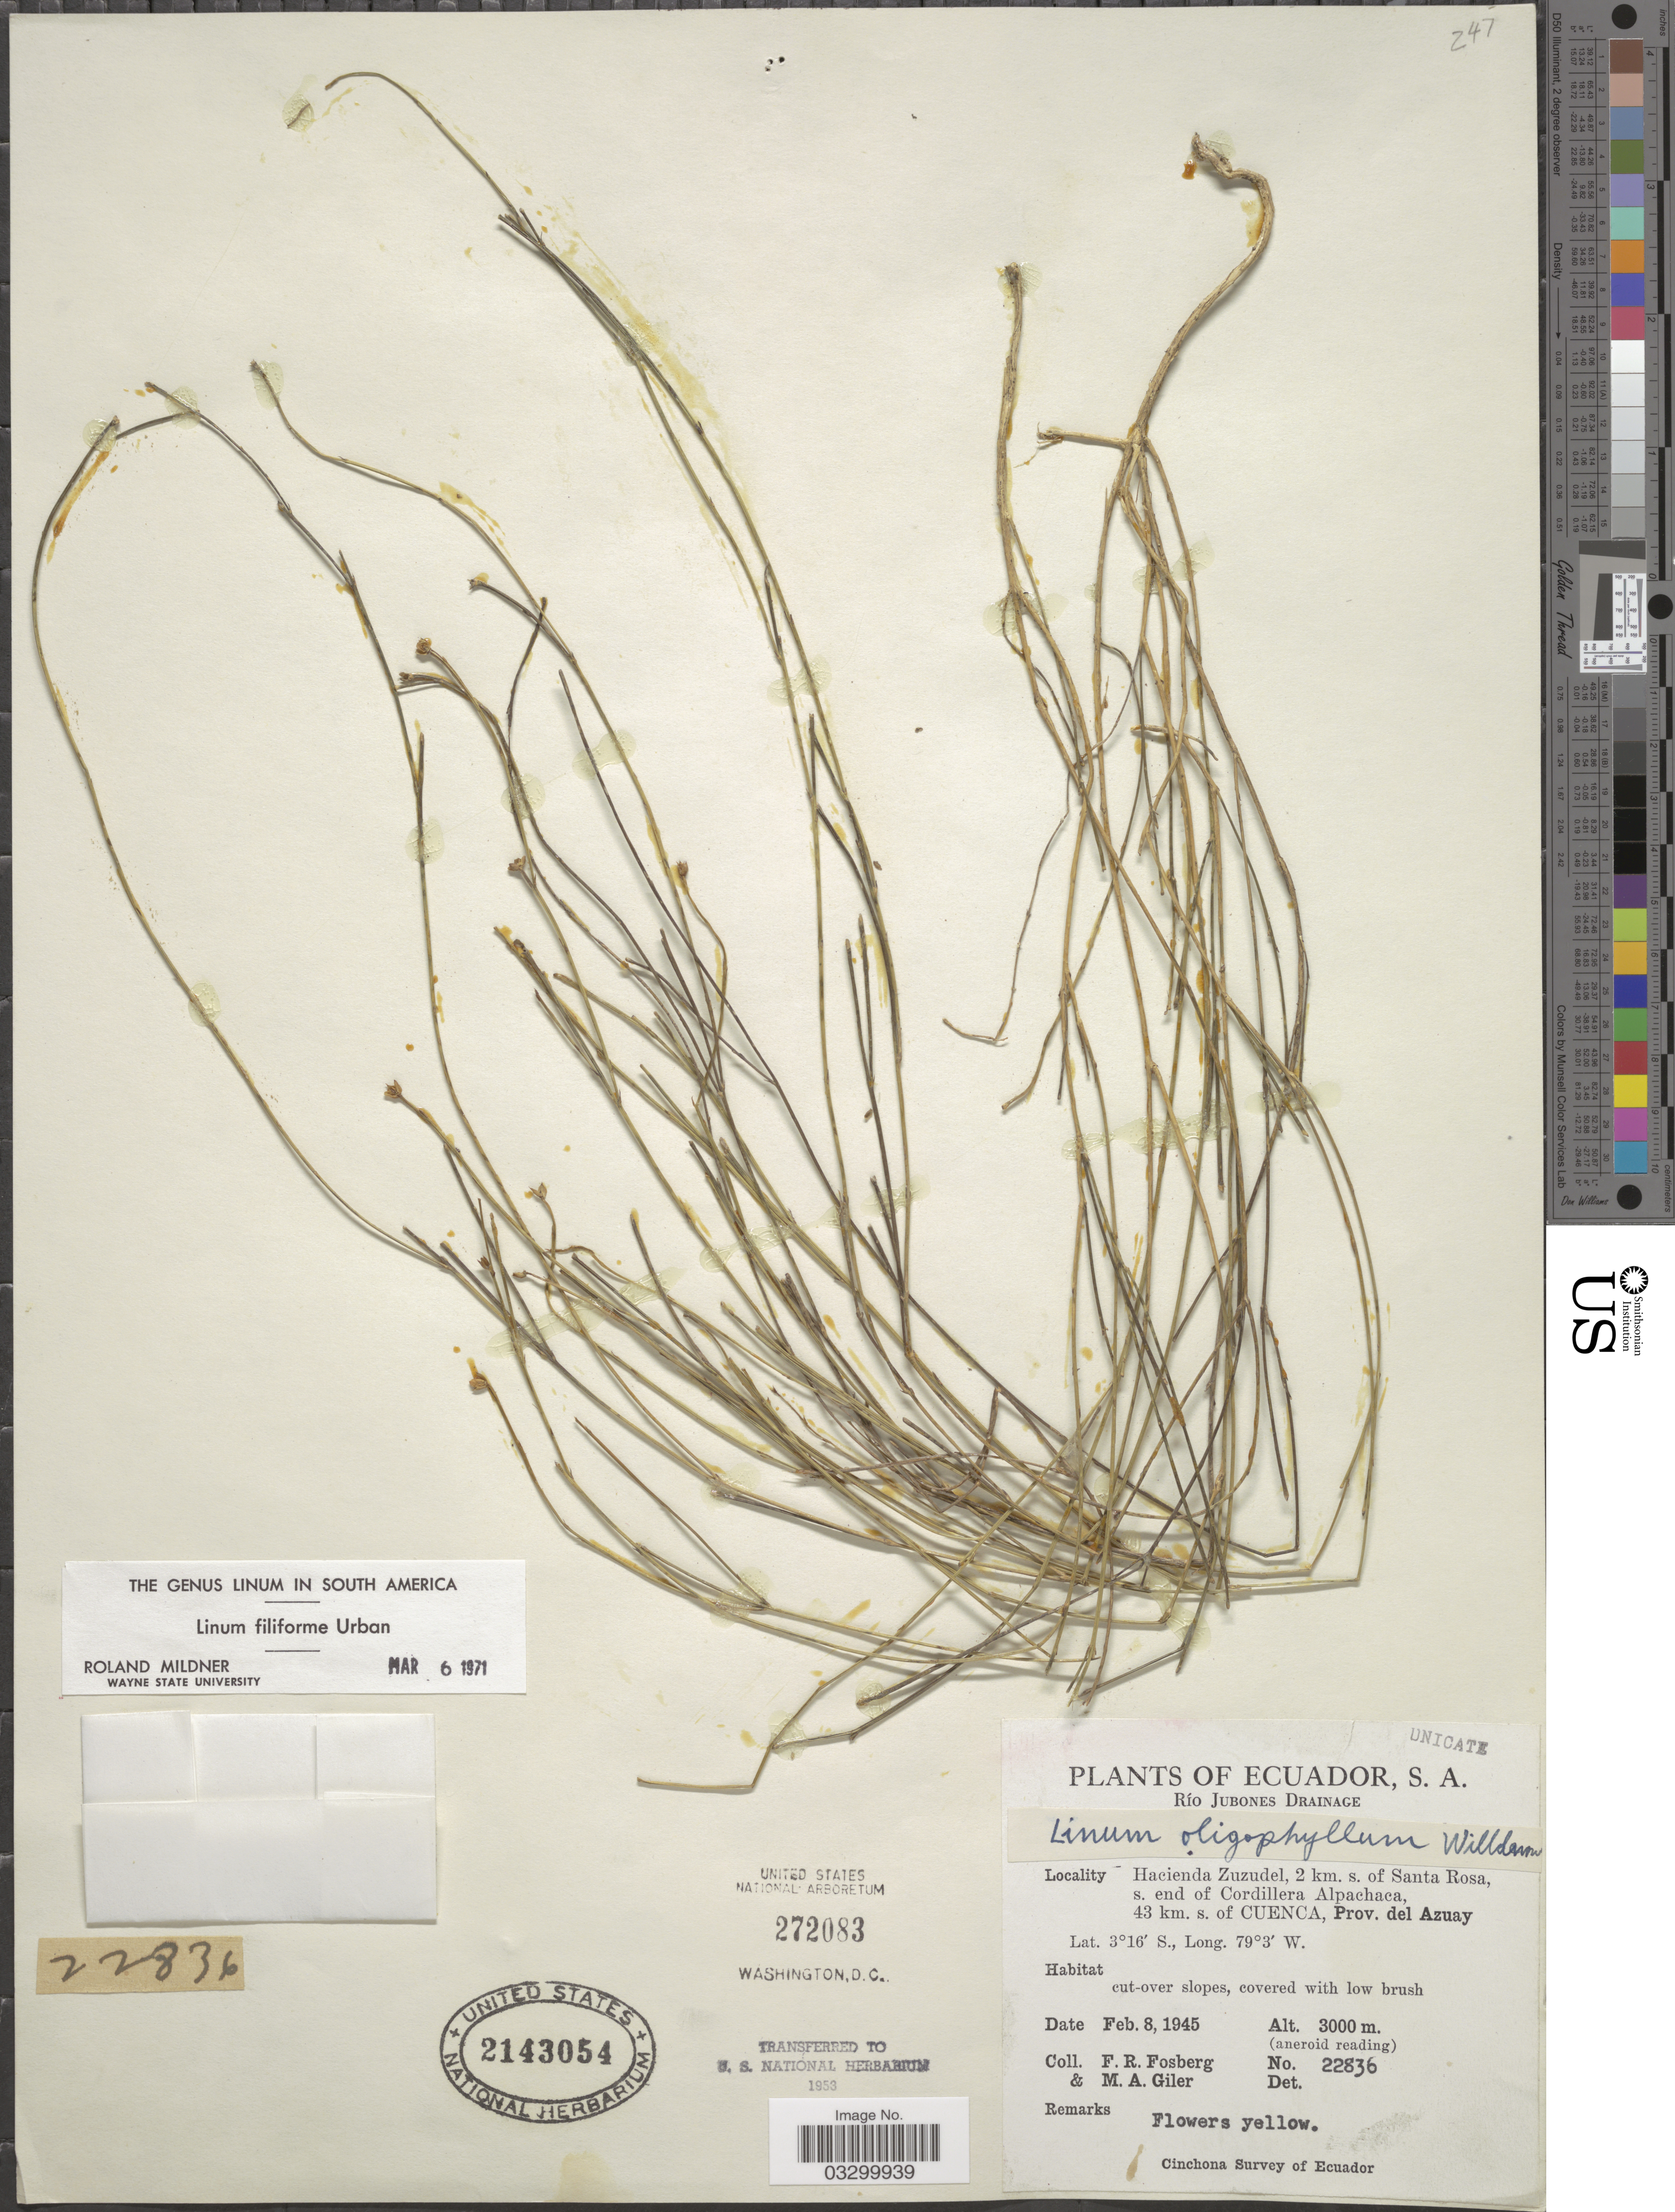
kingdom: Plantae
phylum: Tracheophyta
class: Magnoliopsida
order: Malpighiales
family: Linaceae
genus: Linum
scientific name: Linum filiforme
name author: Urb.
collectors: F. R. Fosberg & M. Giler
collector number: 22836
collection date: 1945-02-08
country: Ecuador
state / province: Azuay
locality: Río Jubones Drainage. Hacienda Zuzudel, 2 km. s. of Santa Rosa, s. end of Cordillera Alpachaca, 43 km. s. of Cuenca, Prov. del Azuay.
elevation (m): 3000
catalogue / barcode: US 2143054